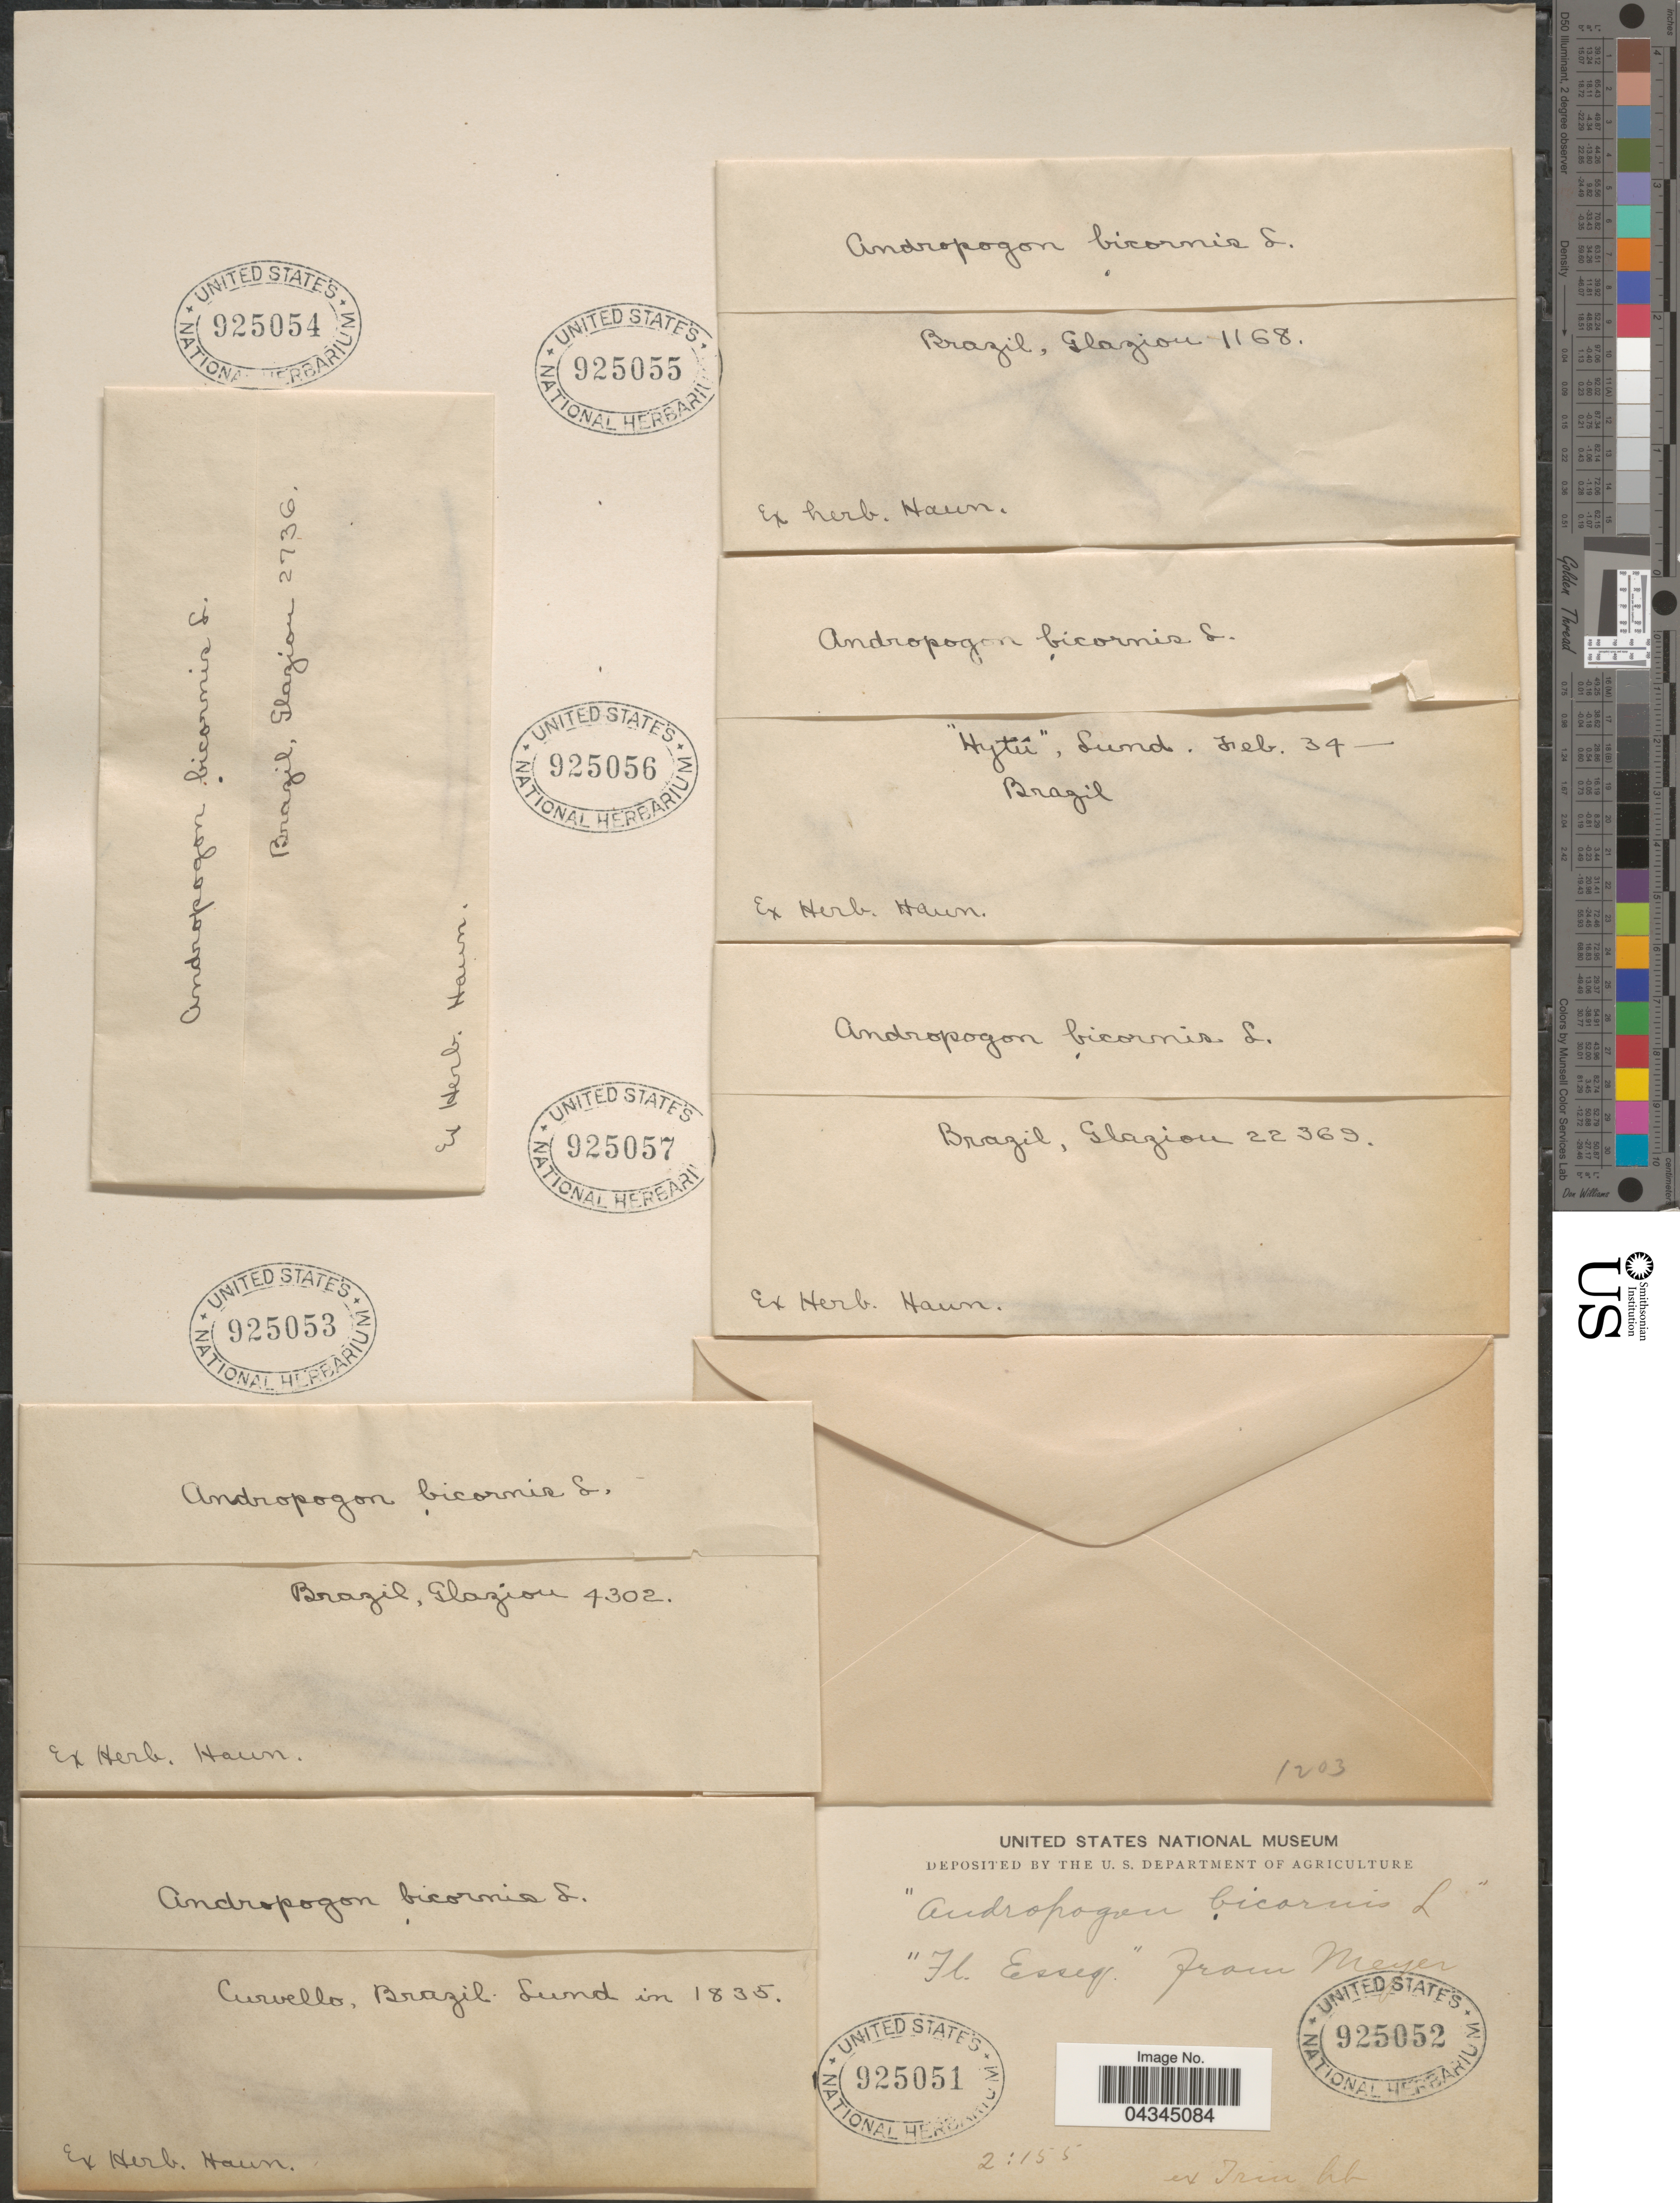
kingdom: Plantae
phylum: Tracheophyta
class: Liliopsida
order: Poales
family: Poaceae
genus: Andropogon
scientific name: Andropogon bicornis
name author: L.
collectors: Glaziou, --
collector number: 4302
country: Brazil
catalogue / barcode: US 925053-3